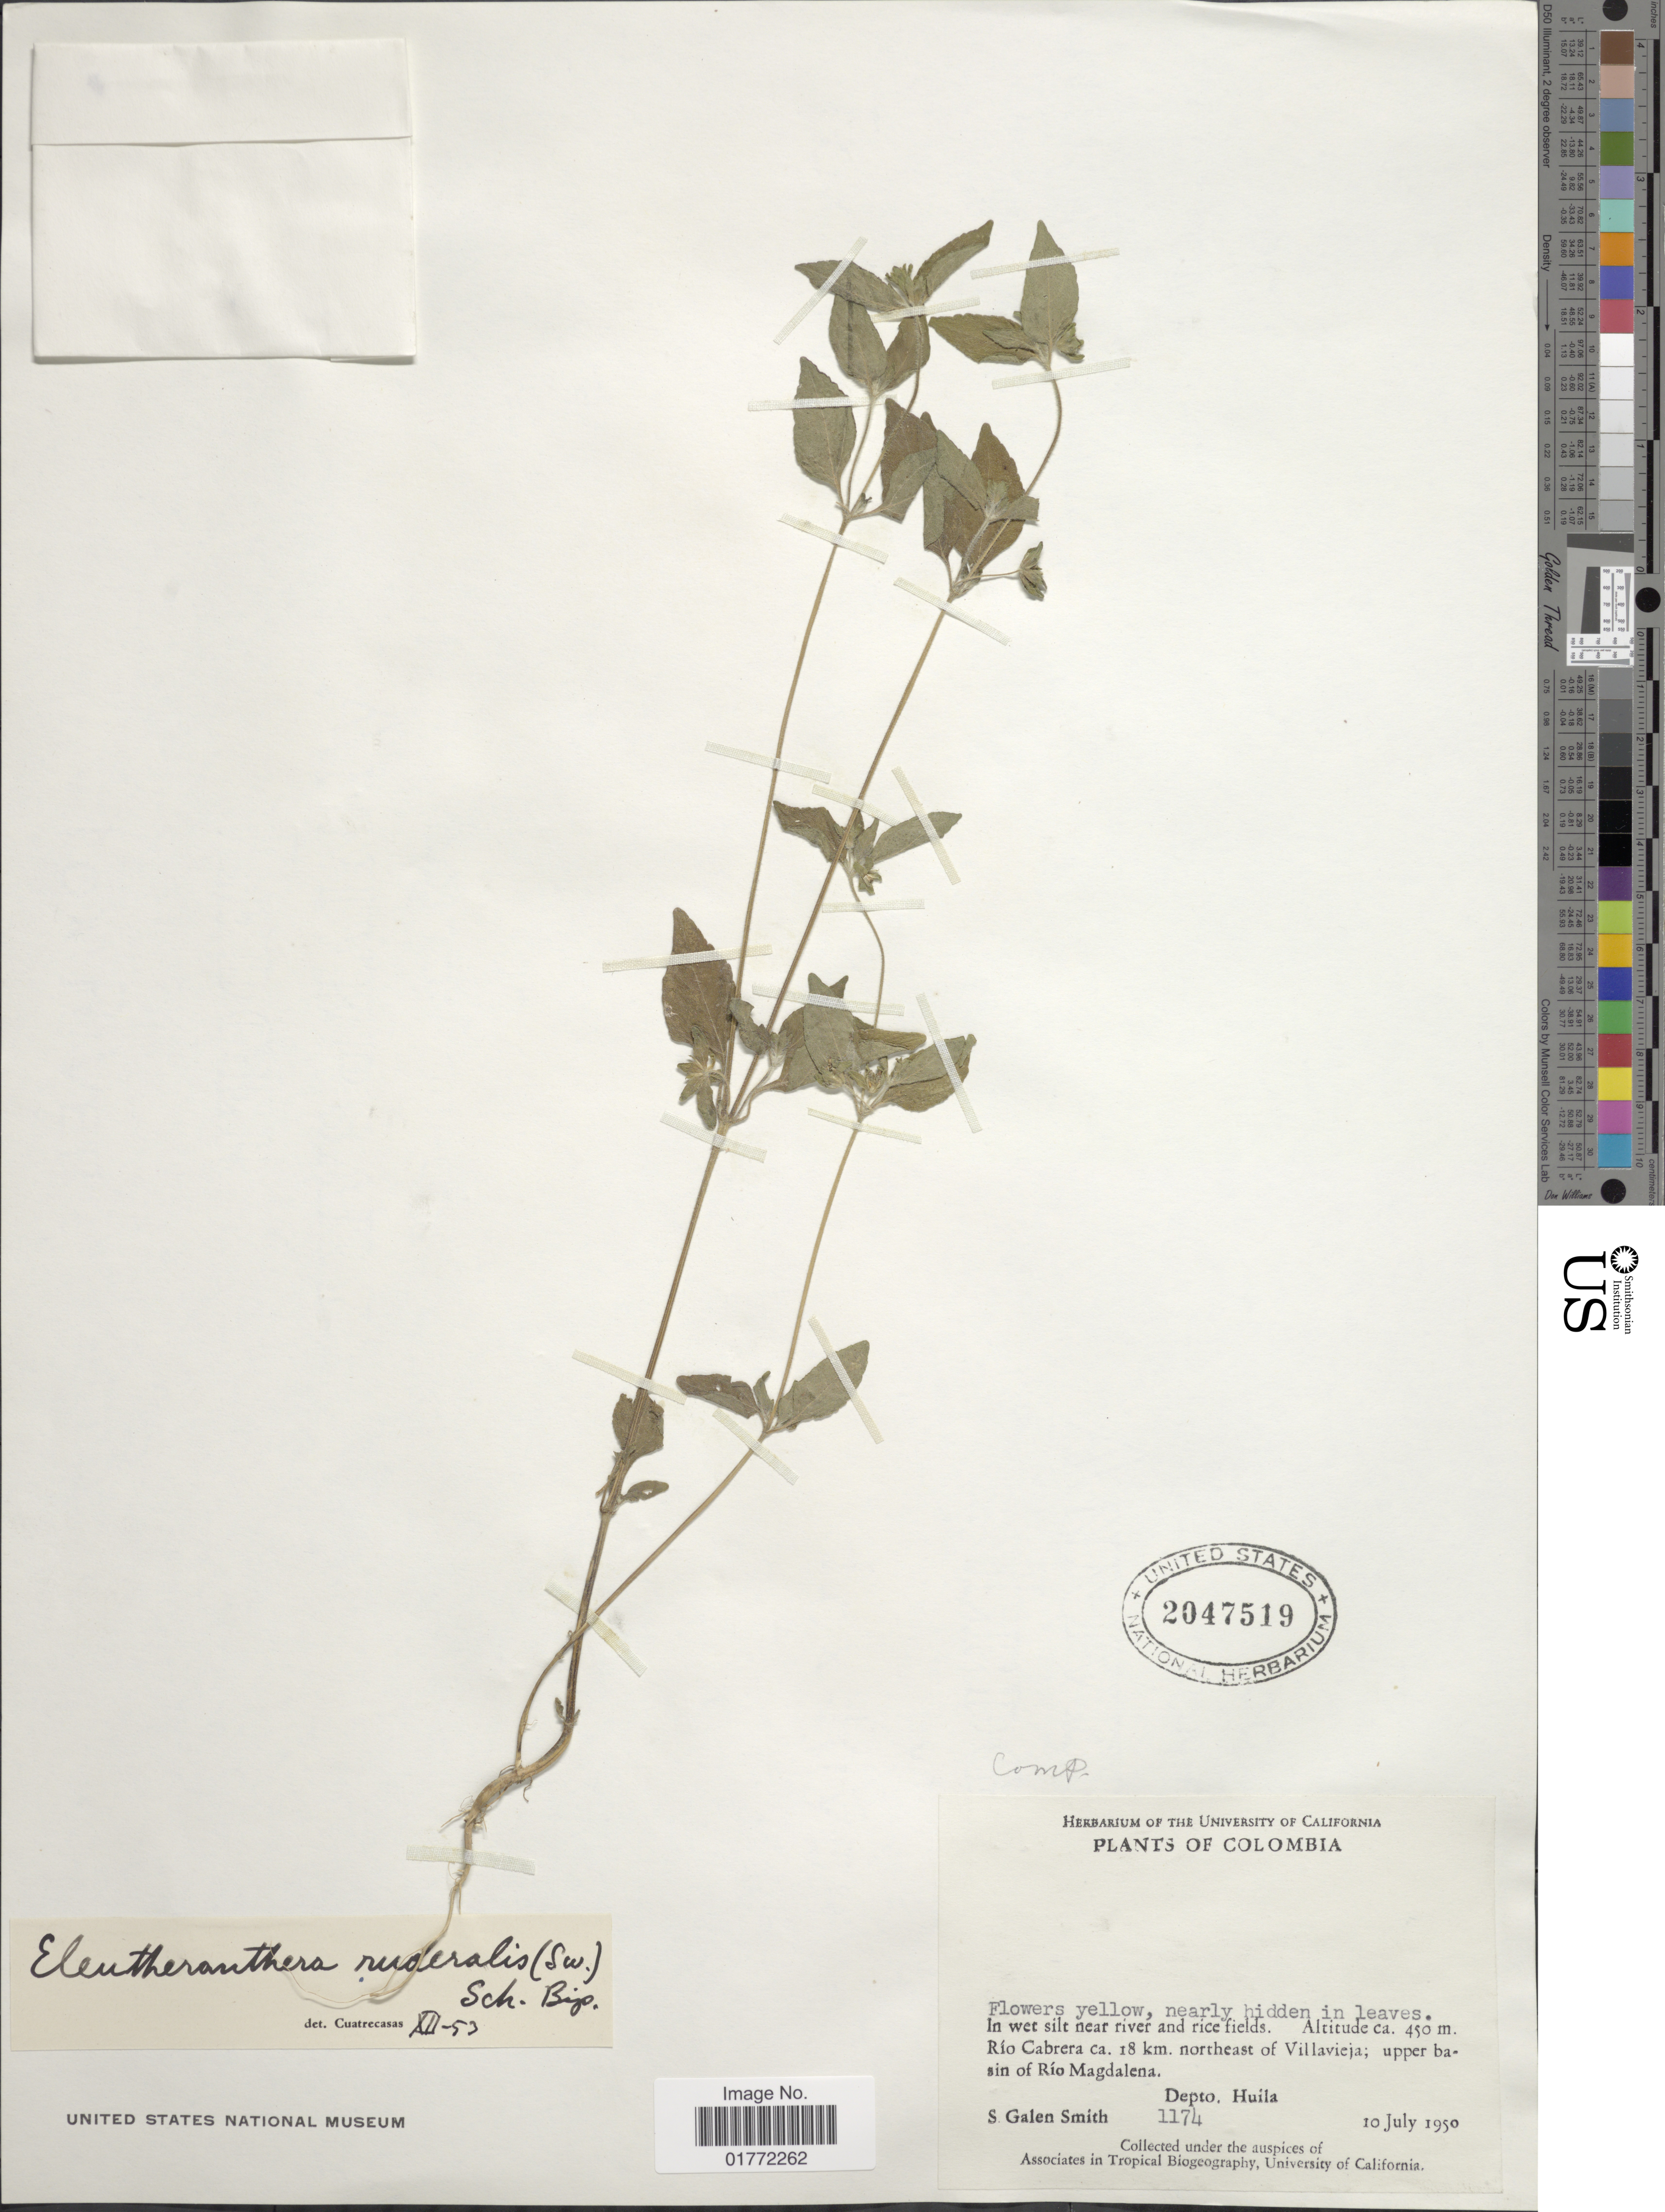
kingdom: Plantae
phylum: Tracheophyta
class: Magnoliopsida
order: Asterales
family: Asteraceae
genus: Eleutheranthera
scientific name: Eleutheranthera ruderalis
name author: (Sw.) Sch. Bip.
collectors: S. G. Smith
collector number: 1174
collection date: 1950-07-10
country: Colombia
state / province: Huila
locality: Rio Cabrera ca. 18 km. northeast of Villavieja; upper basin of Rio Magdalena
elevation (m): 450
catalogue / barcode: US 2047519